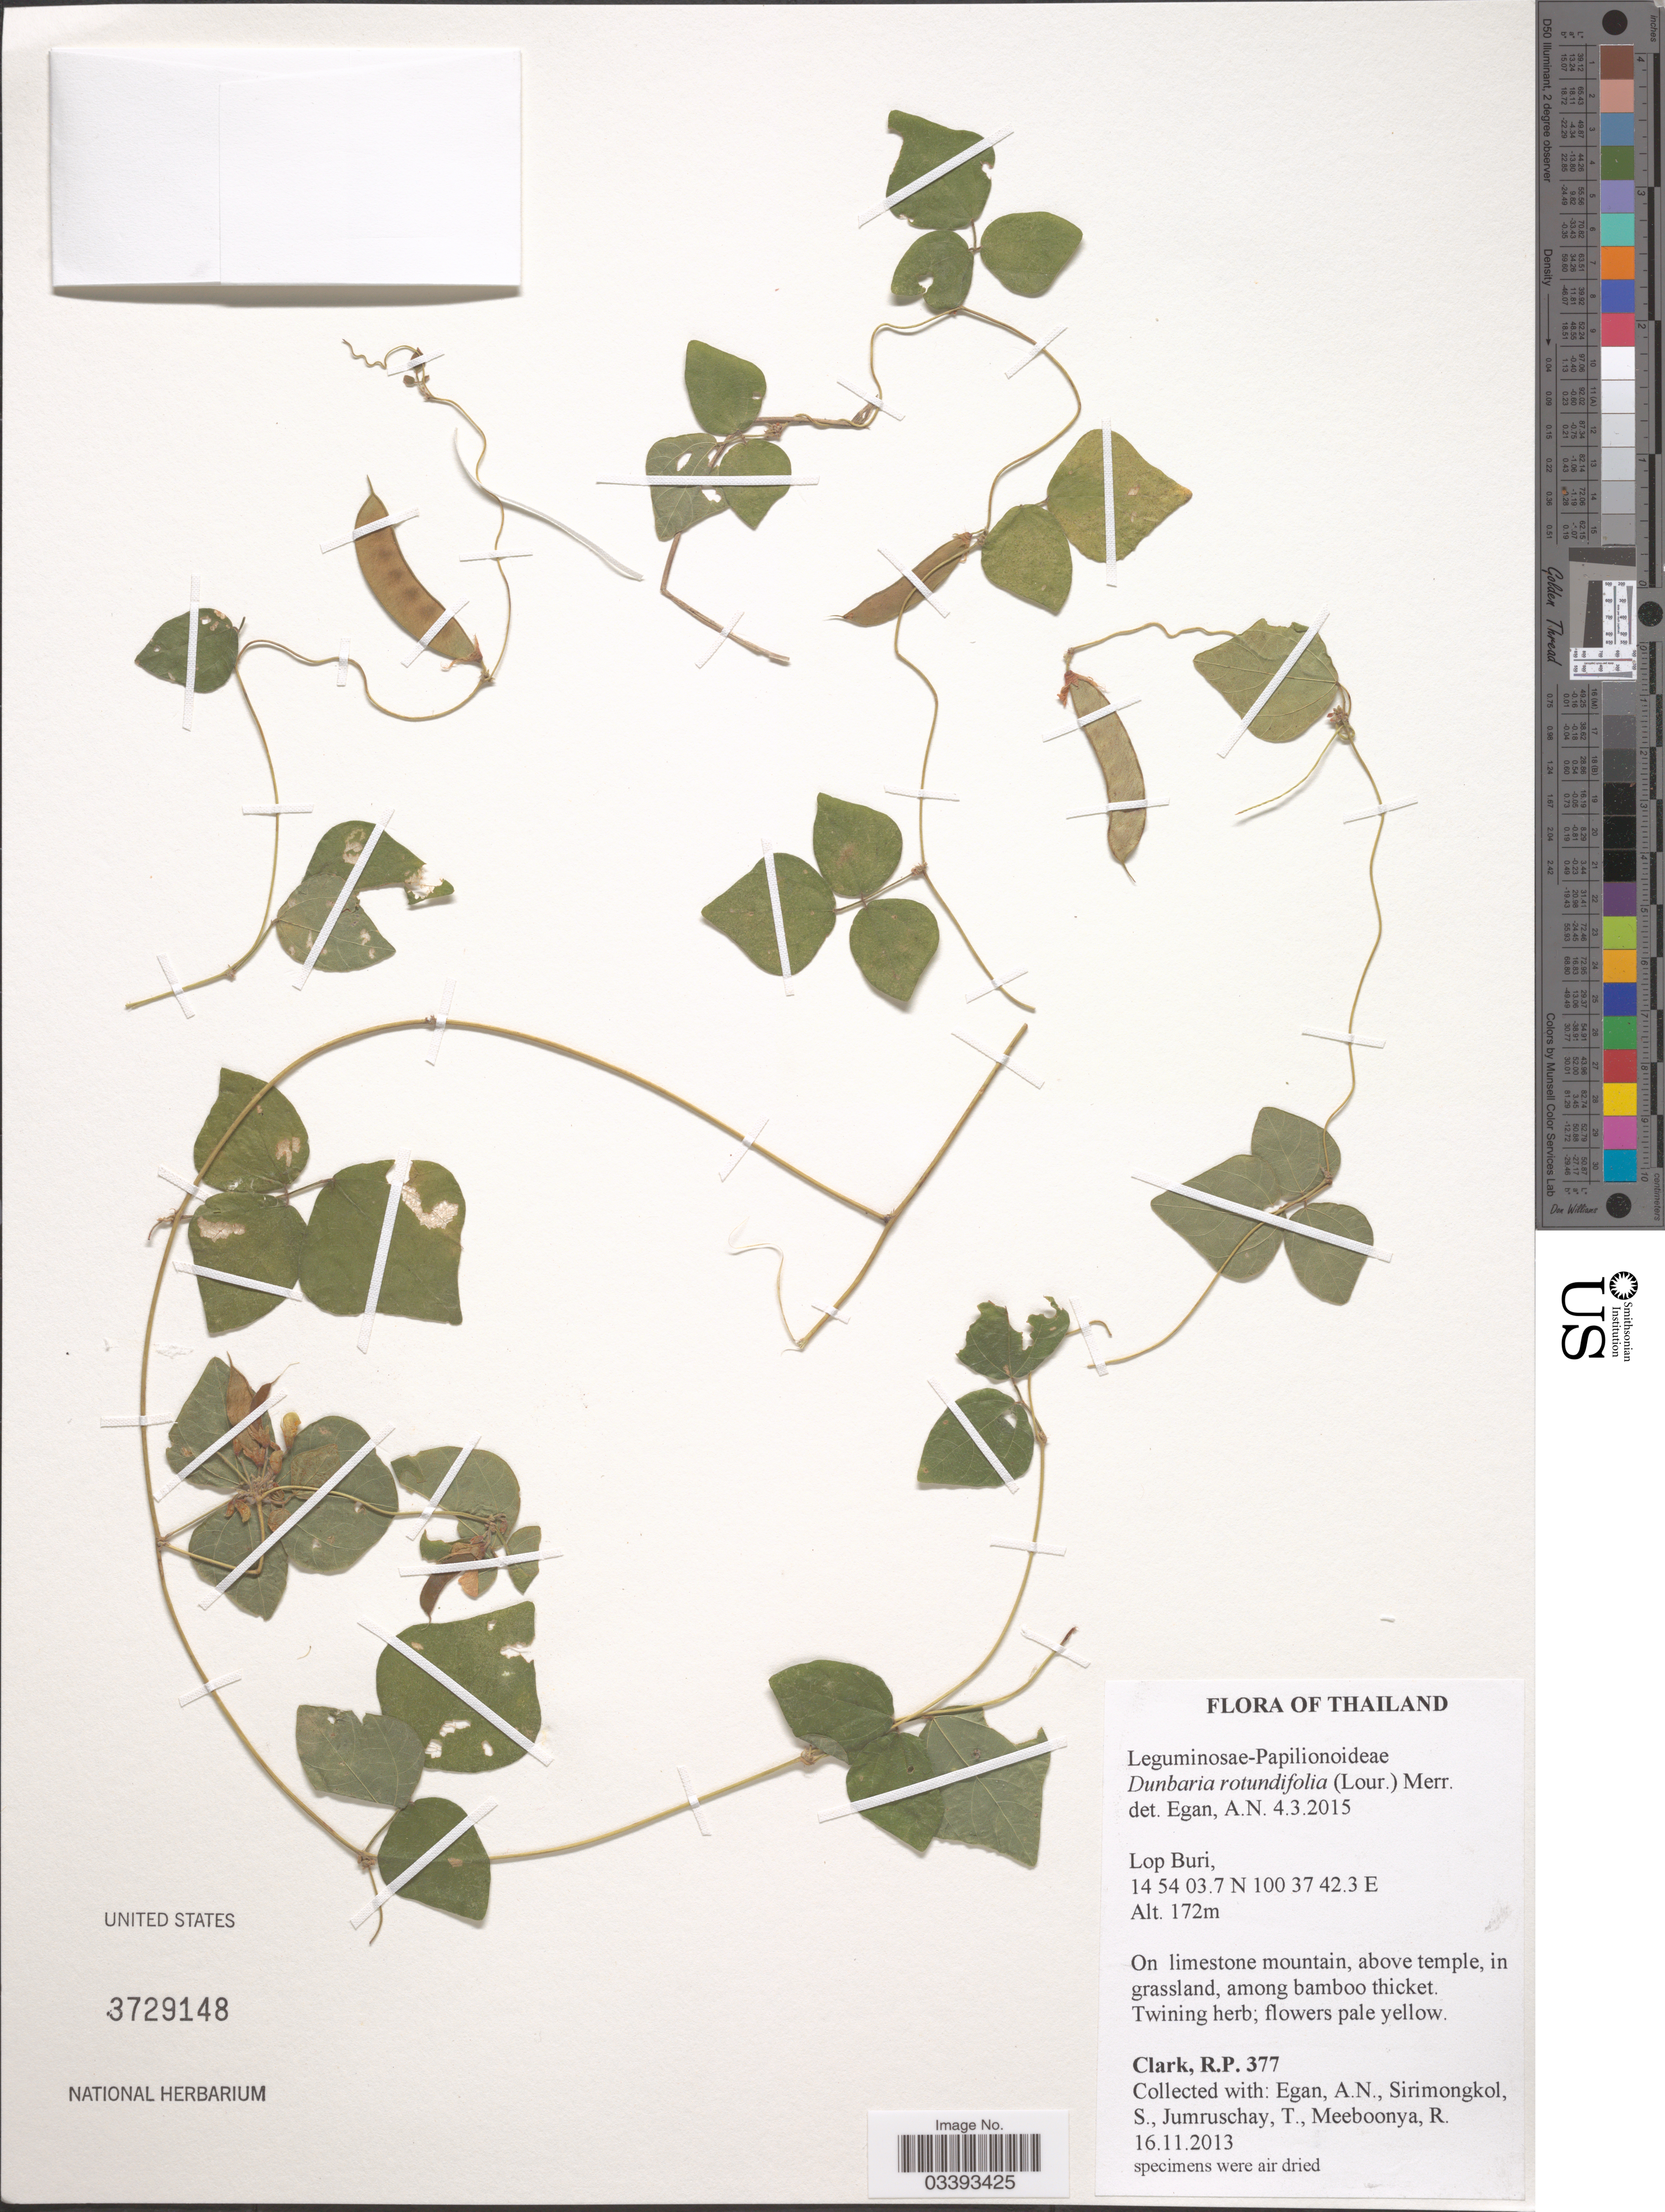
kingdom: Plantae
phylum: Tracheophyta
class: Magnoliopsida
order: Fabales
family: Fabaceae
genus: Dunbaria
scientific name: Dunbaria rotundifolia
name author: (Lour.) Merr.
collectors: R. P. Clark, A. N. Egan, S. Sirimongkol, T. Jumruschay & R. Meeboonya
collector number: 377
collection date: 2013-11-16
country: Thailand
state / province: Lop Buri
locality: On limestone mountain, above temple, in grassland, among bamboo thicket.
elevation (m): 172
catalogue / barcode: US 3729148